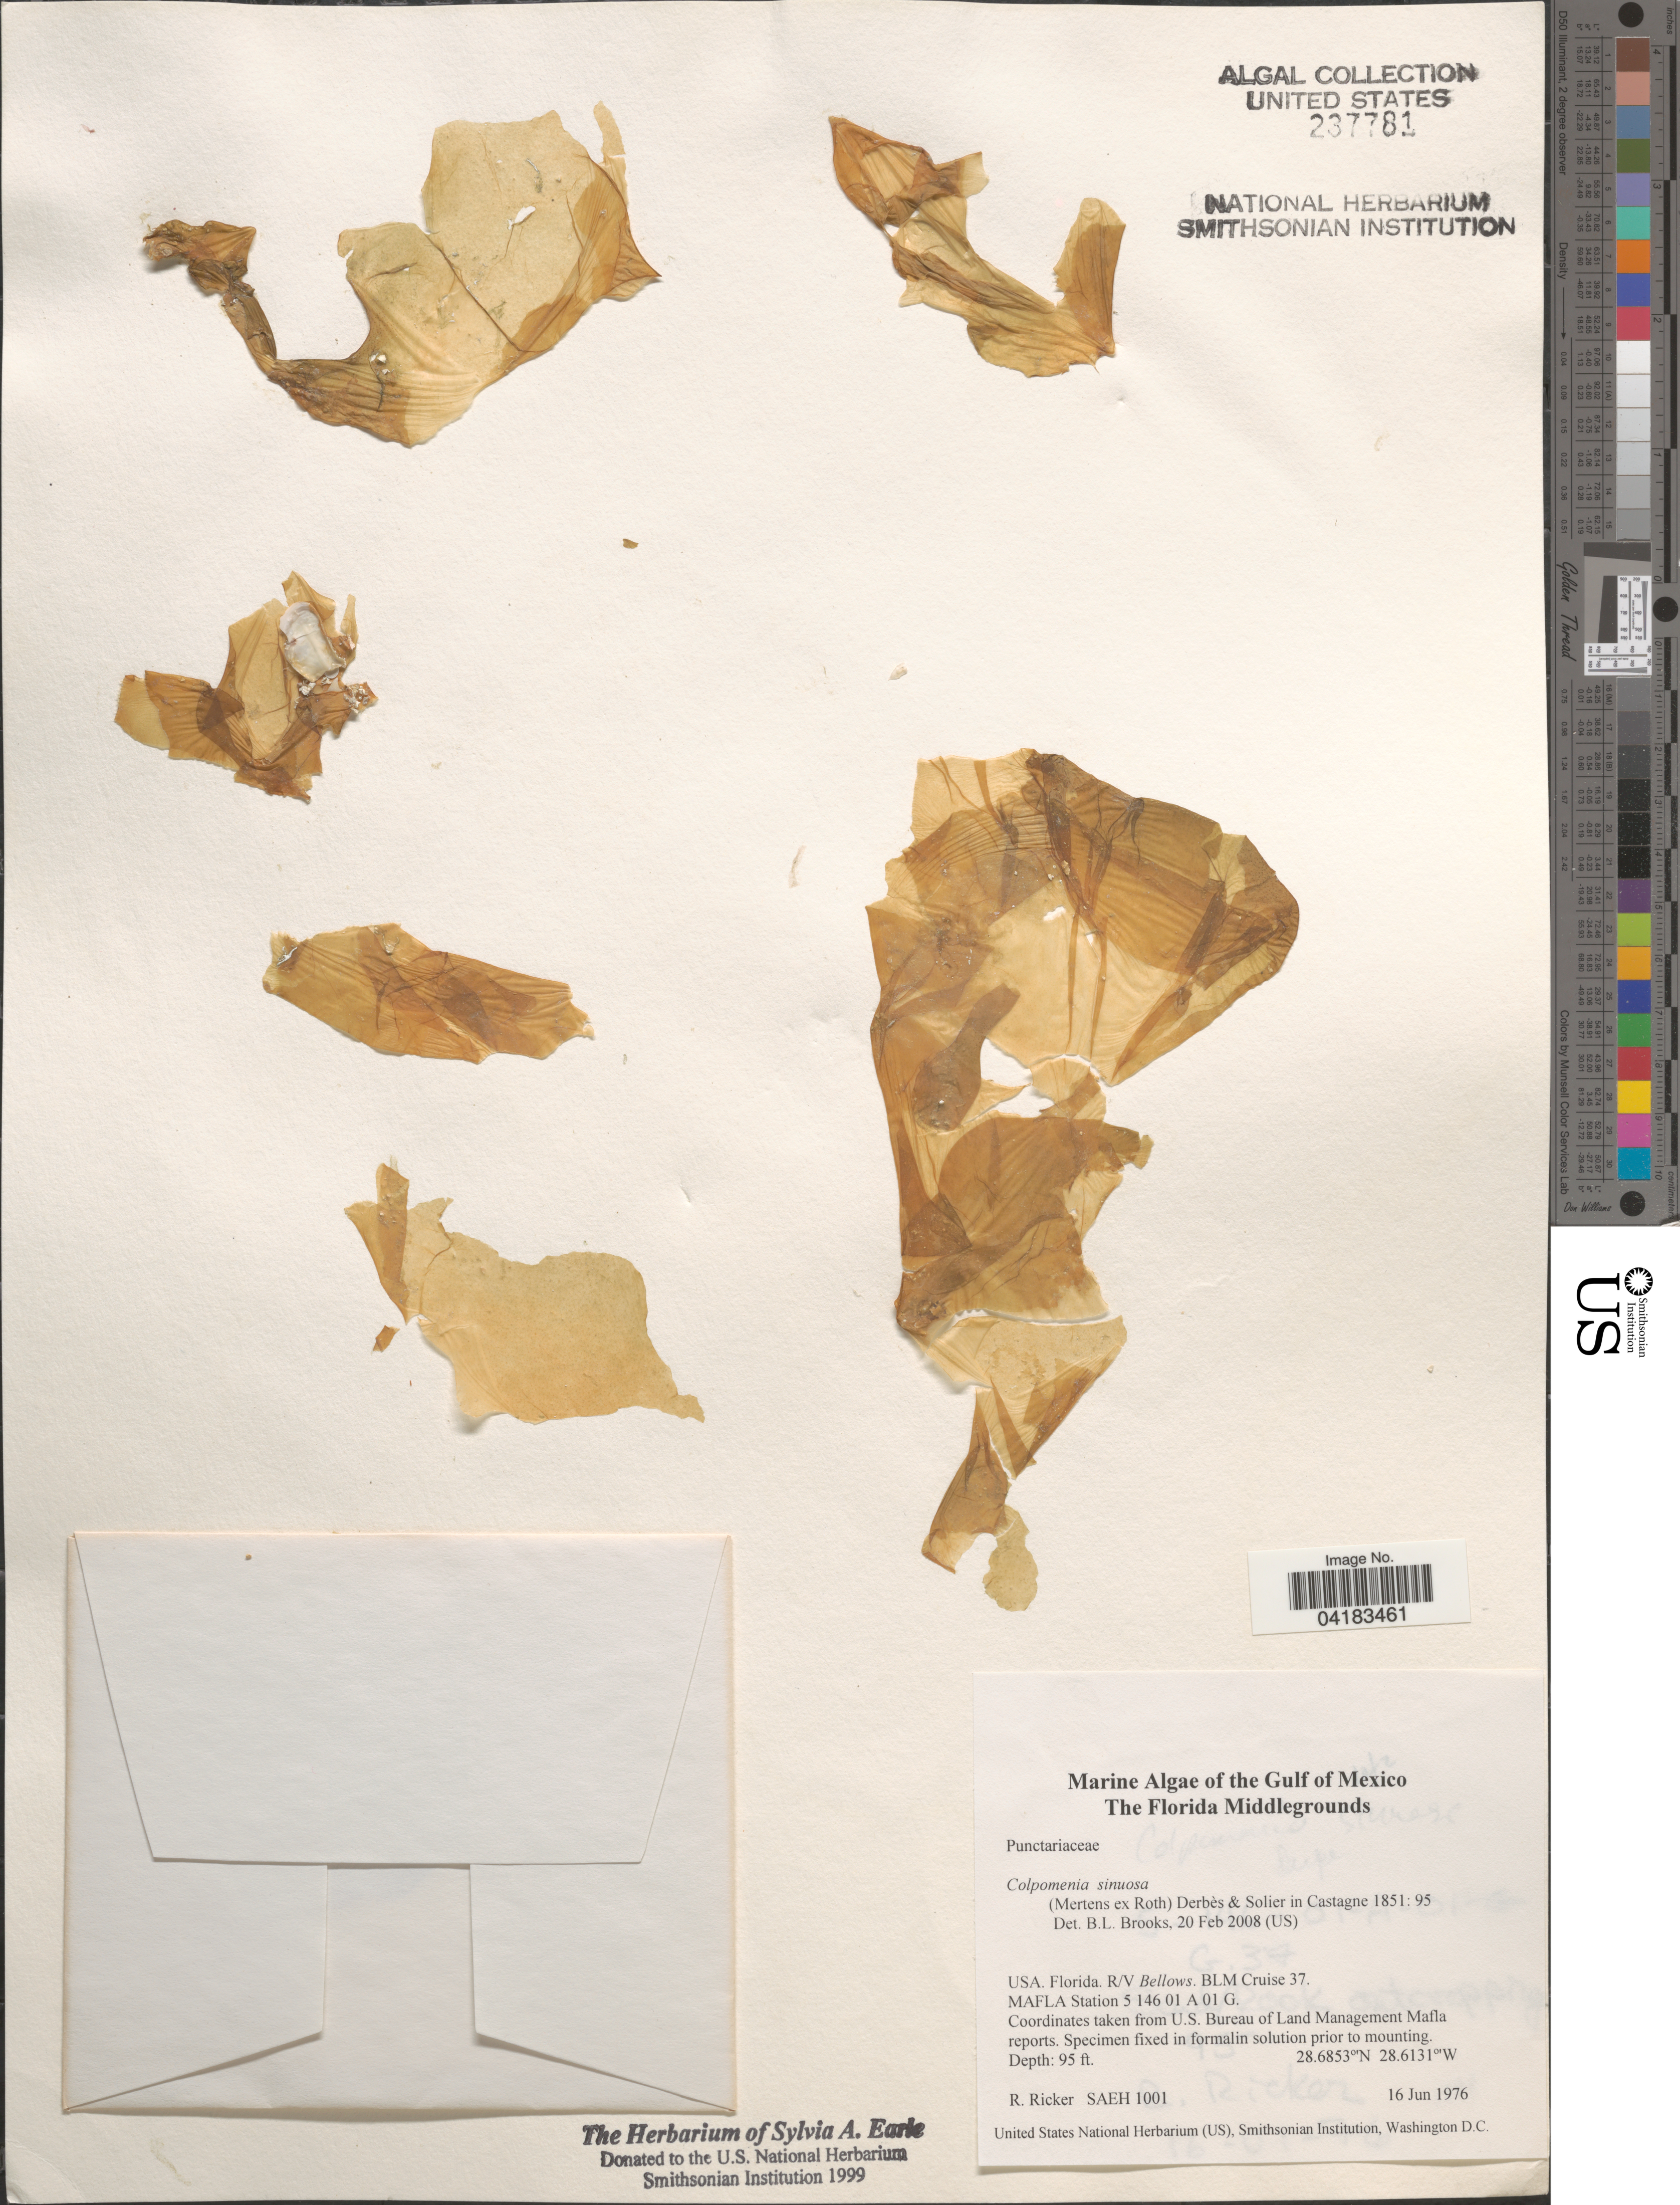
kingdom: Chromista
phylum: Ochrophyta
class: Phaeophyceae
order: Scytosiphonales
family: Scytosiphonaceae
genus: Colpomenia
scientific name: Colpomenia sinuosa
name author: (K. Mert. ex Roth) Derbes & Solier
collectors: R. Ricker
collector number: SAEH1001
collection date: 1976-06-16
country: United States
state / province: Florida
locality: The Gulf of Mexico. The Florida Middlegrounds. R/V Bellows. BLM Cruise 37. MAFLA Station 5 146 01 A 01 G.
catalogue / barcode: US 237781